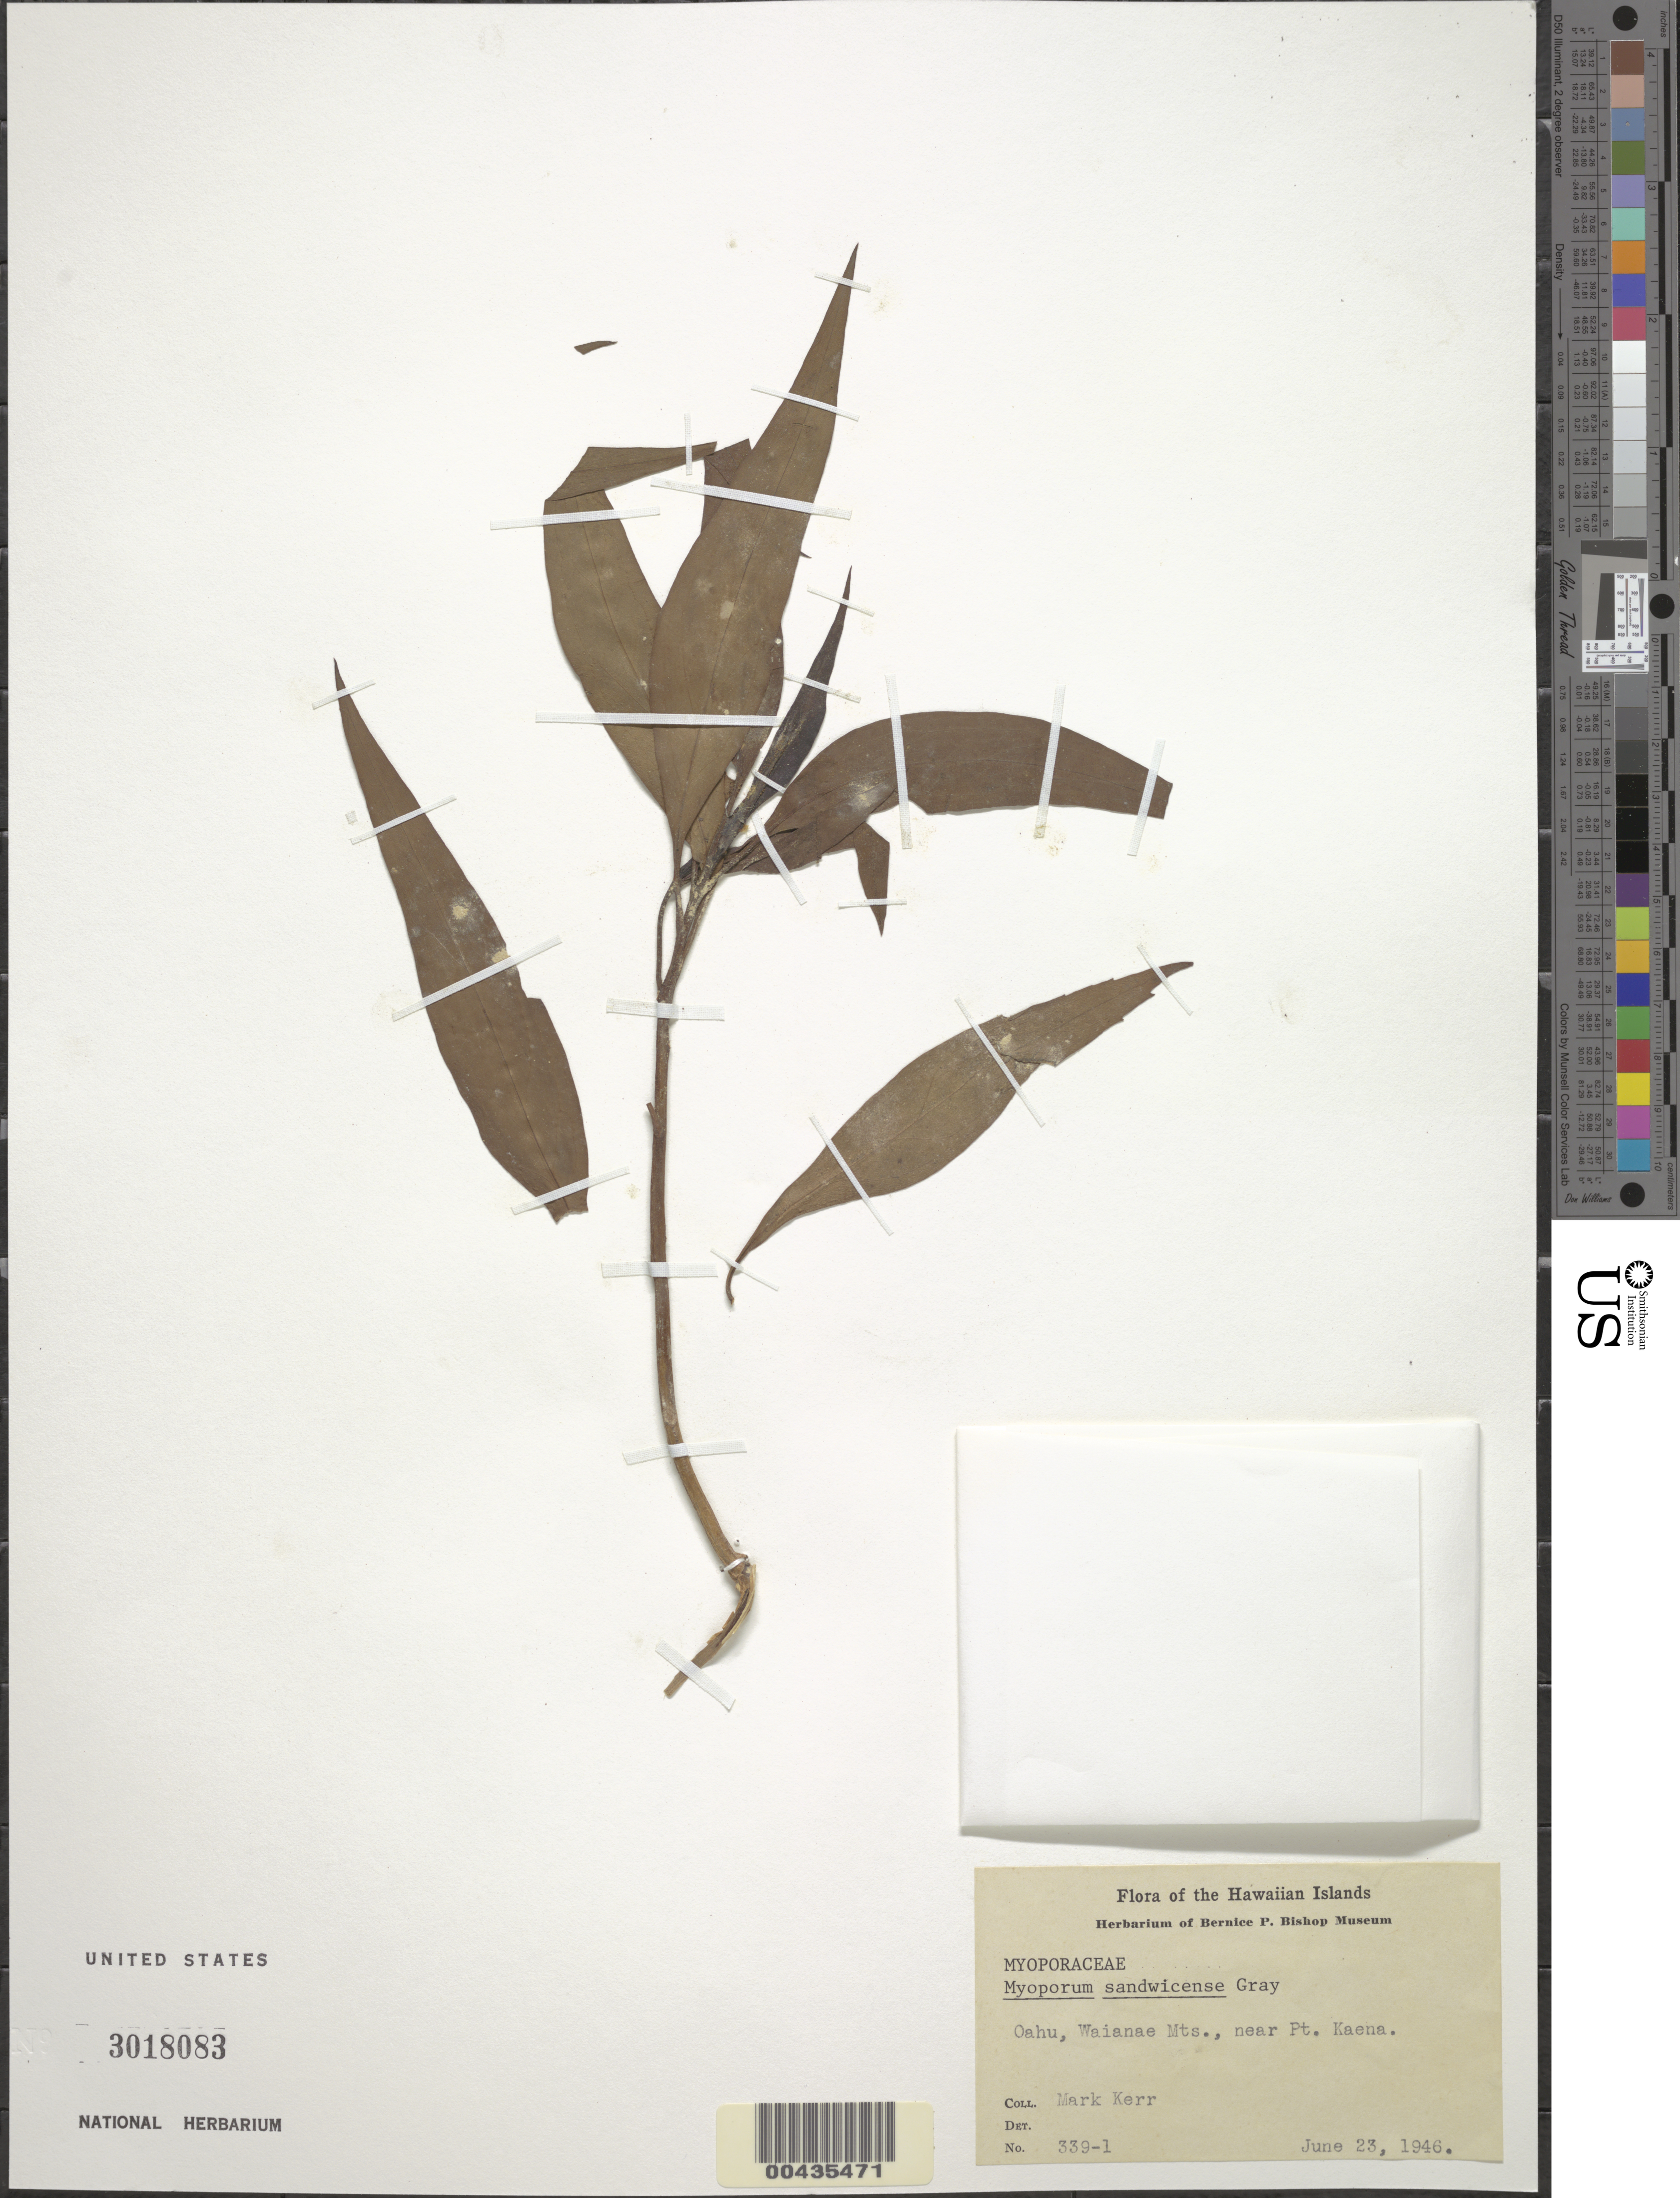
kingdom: Plantae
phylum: Tracheophyta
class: Magnoliopsida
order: Lamiales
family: Scrophulariaceae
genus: Myoporum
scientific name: Myoporum sandwicense subsp. sandwicense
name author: A. Gray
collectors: M. E. Kerr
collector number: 339-1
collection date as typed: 23 Jun 1946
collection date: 1946-06-23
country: United States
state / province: Hawaii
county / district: Honolulu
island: Oahu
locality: Waianae Mountains, near Point Kaena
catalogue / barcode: US 3018083